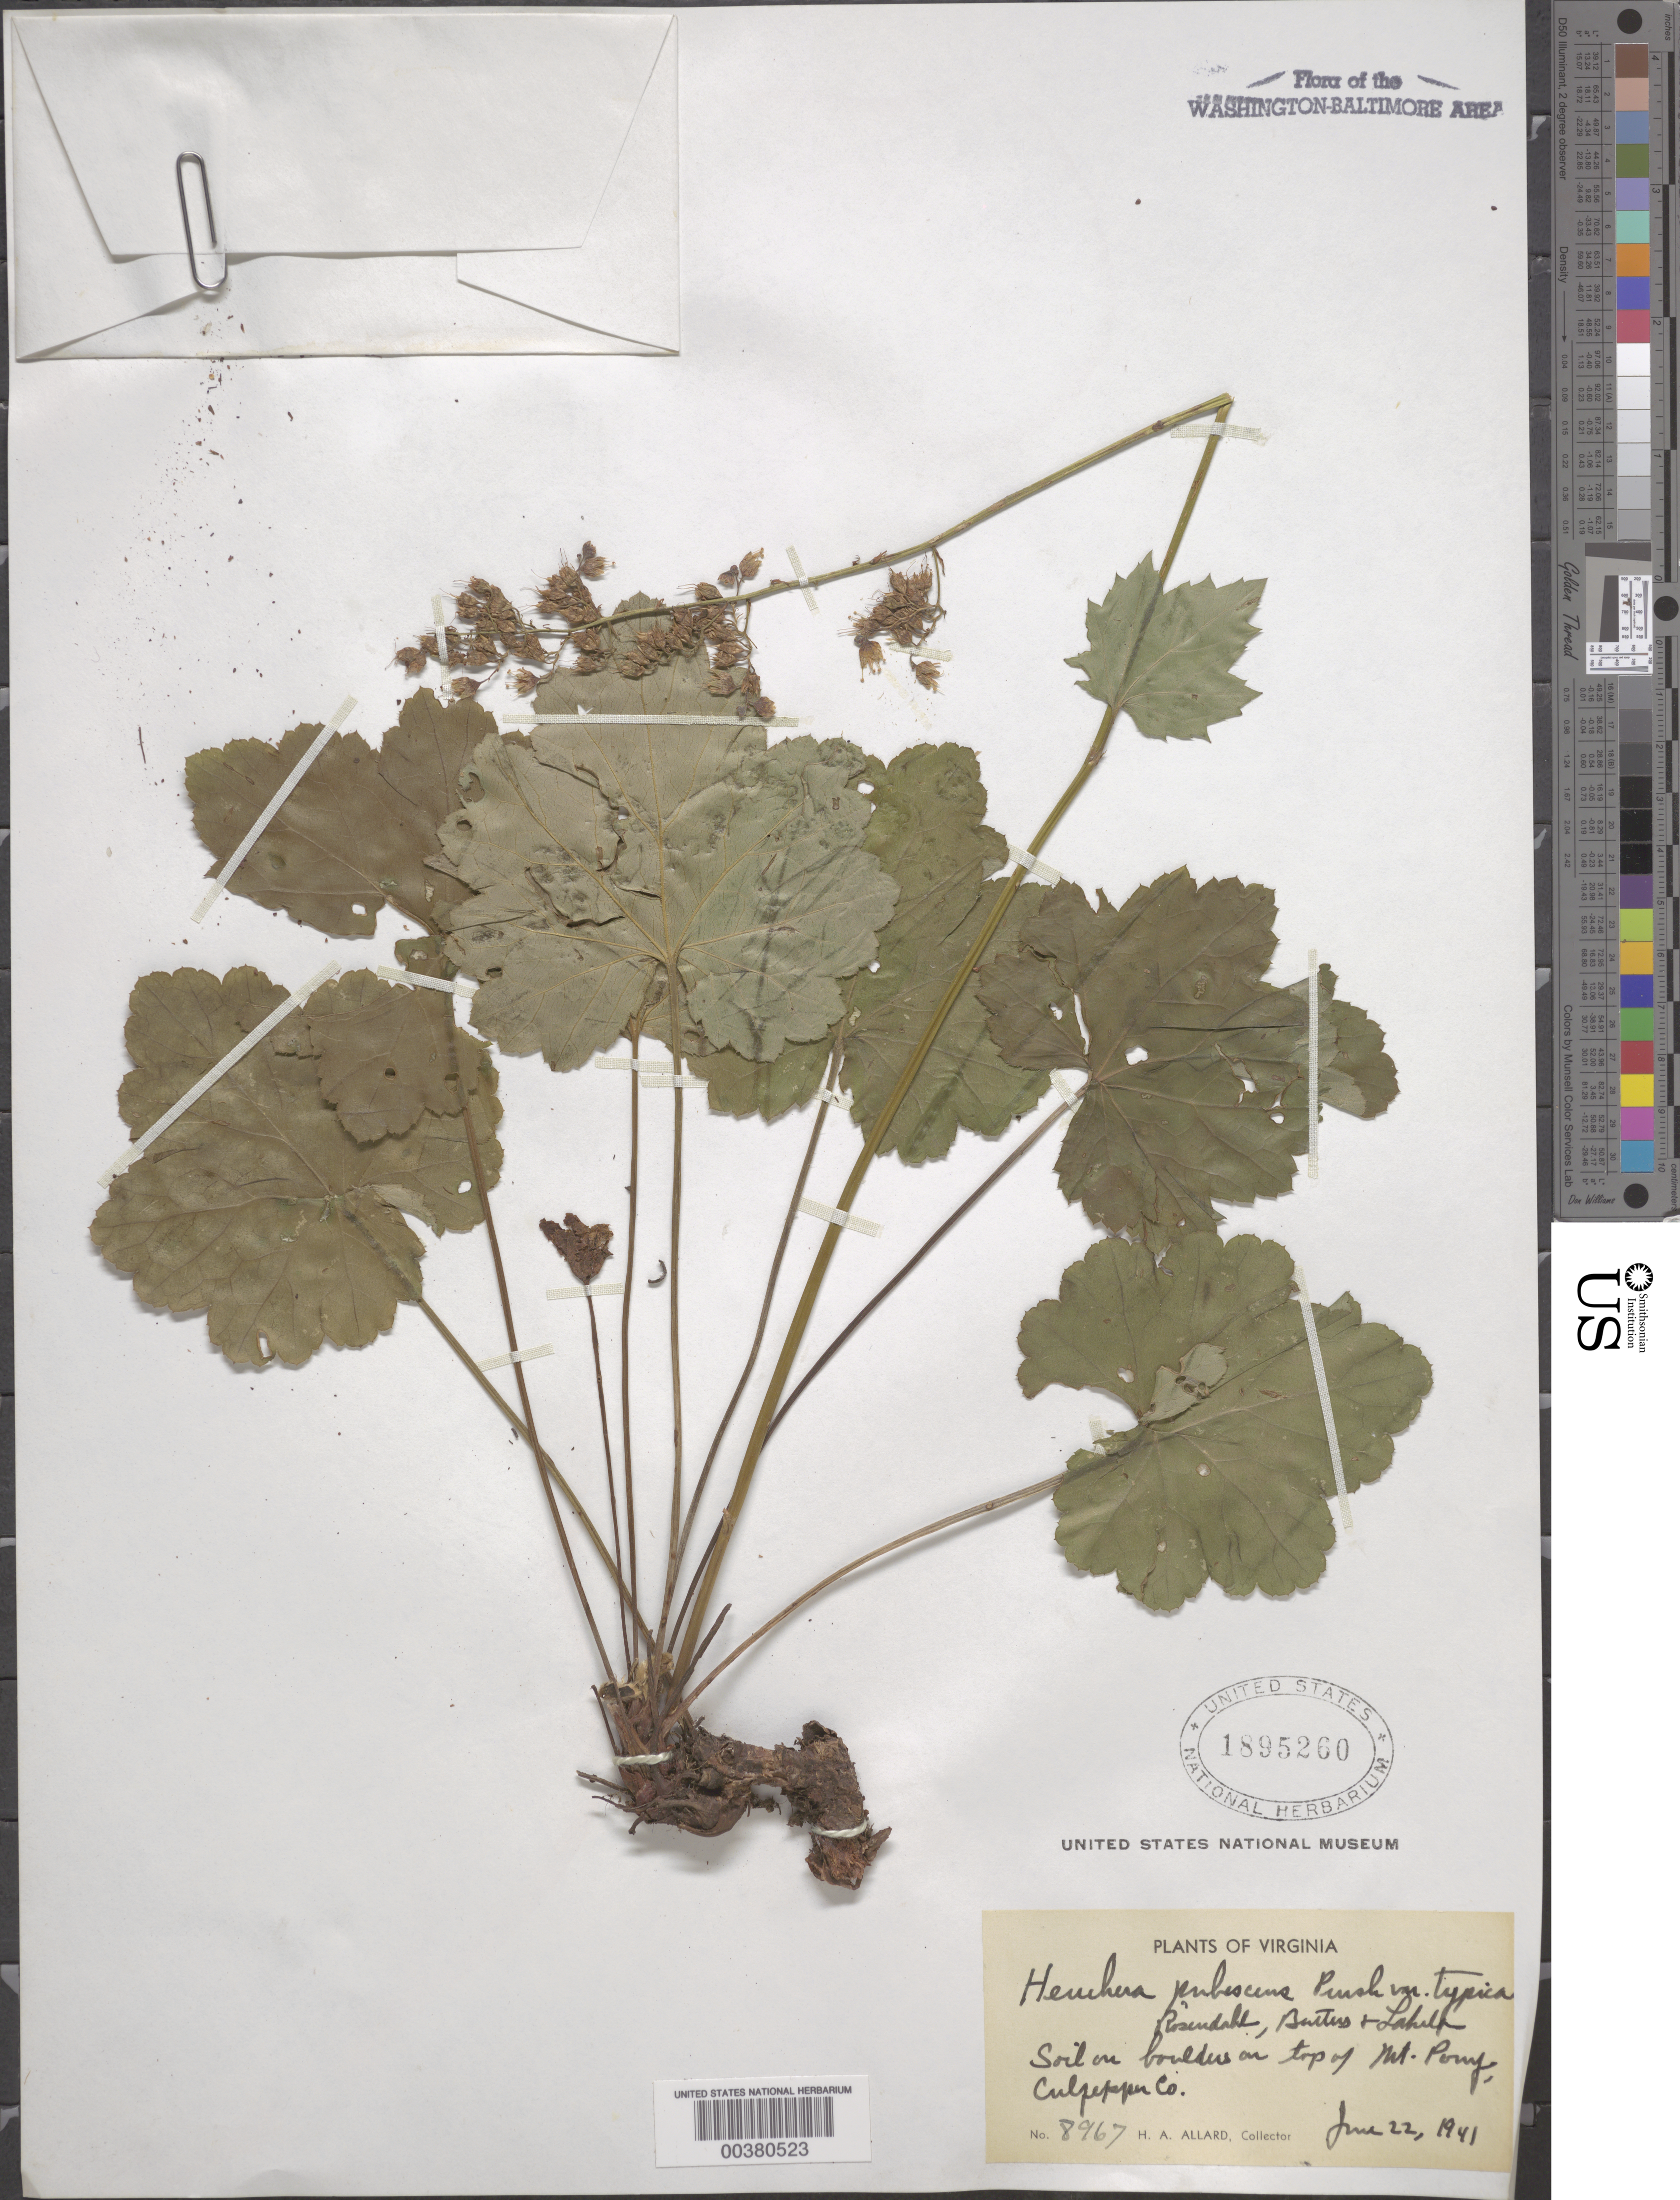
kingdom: Plantae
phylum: Tracheophyta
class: Magnoliopsida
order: Saxifragales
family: Saxifragaceae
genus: Heuchera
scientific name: Heuchera pubescens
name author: Pursh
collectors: H. A. Allard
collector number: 8967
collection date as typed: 22 Jun 1941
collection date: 1941-06-22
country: United States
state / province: Virginia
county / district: Culpeper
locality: Mount Pony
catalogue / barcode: US 1895260